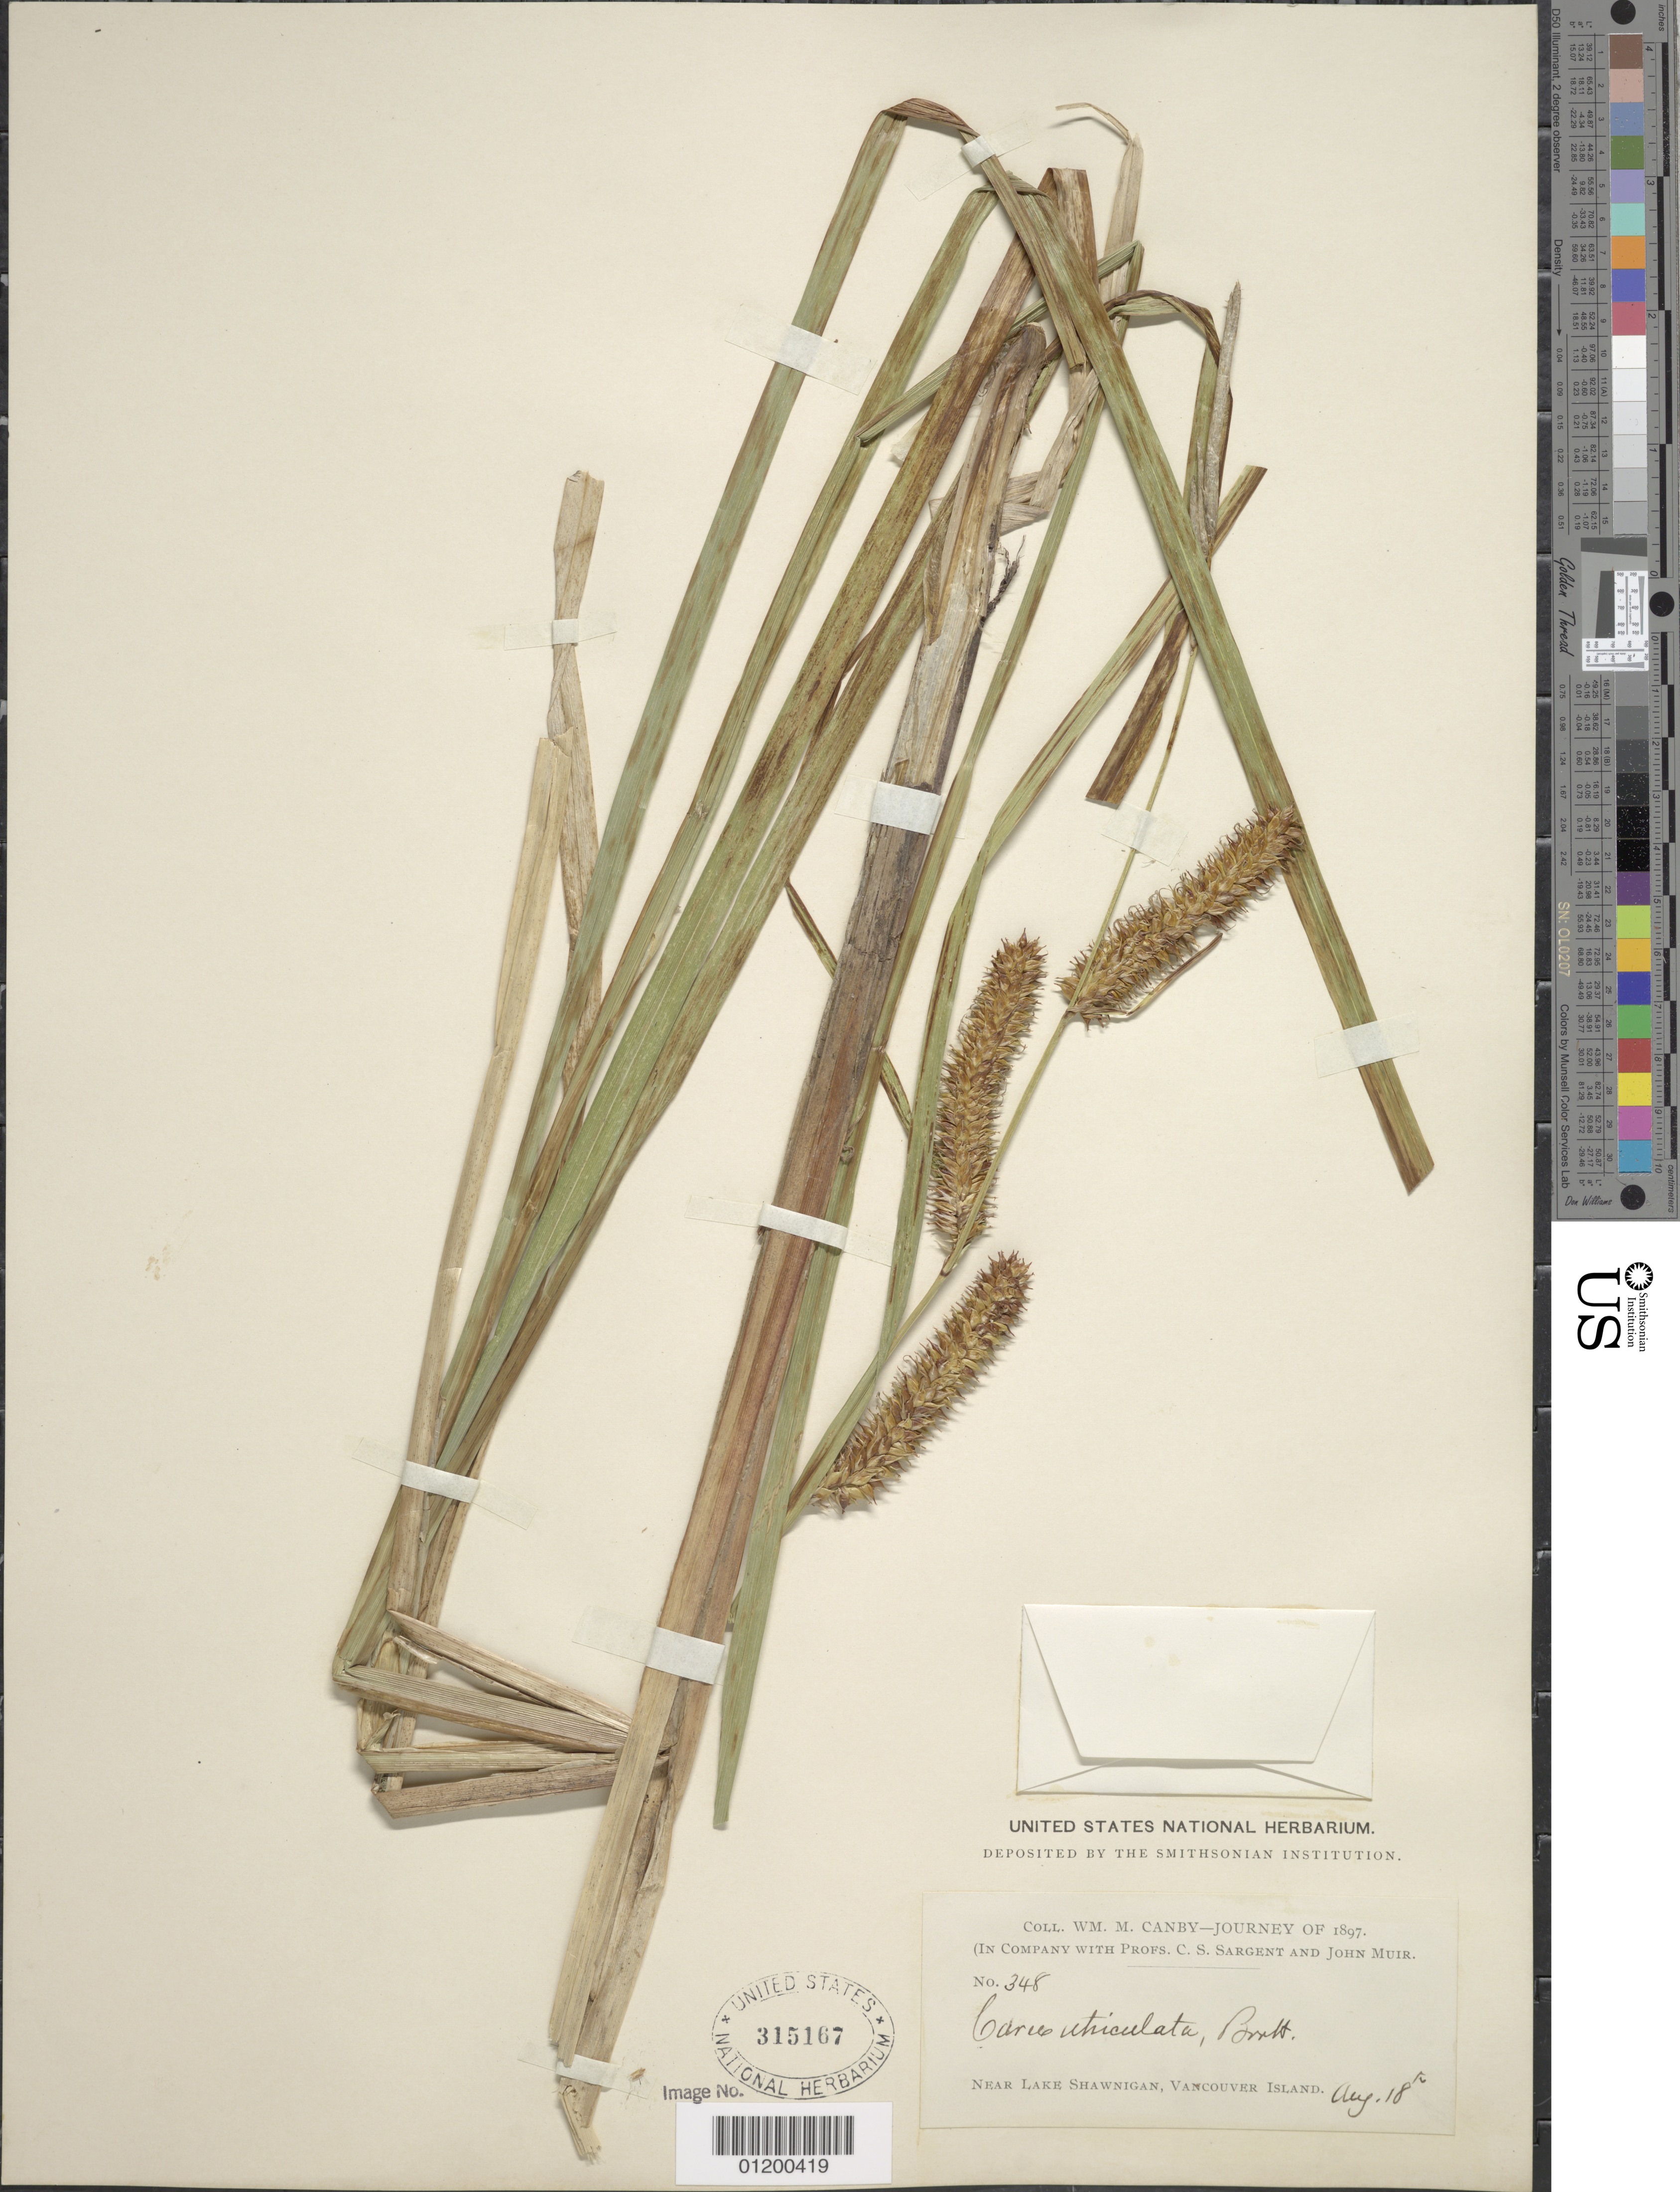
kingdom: Plantae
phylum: Tracheophyta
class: Liliopsida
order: Poales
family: Cyperaceae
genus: Carex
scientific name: Carex utriculata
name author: Boott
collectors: W. M. Canby, C. S. Sargent & J. Muir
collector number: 348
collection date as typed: Aug 18 1897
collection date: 1897-08-18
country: Canada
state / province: British Columbia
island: Vancouver Island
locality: Near Lake Shawnigan.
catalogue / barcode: US 315167